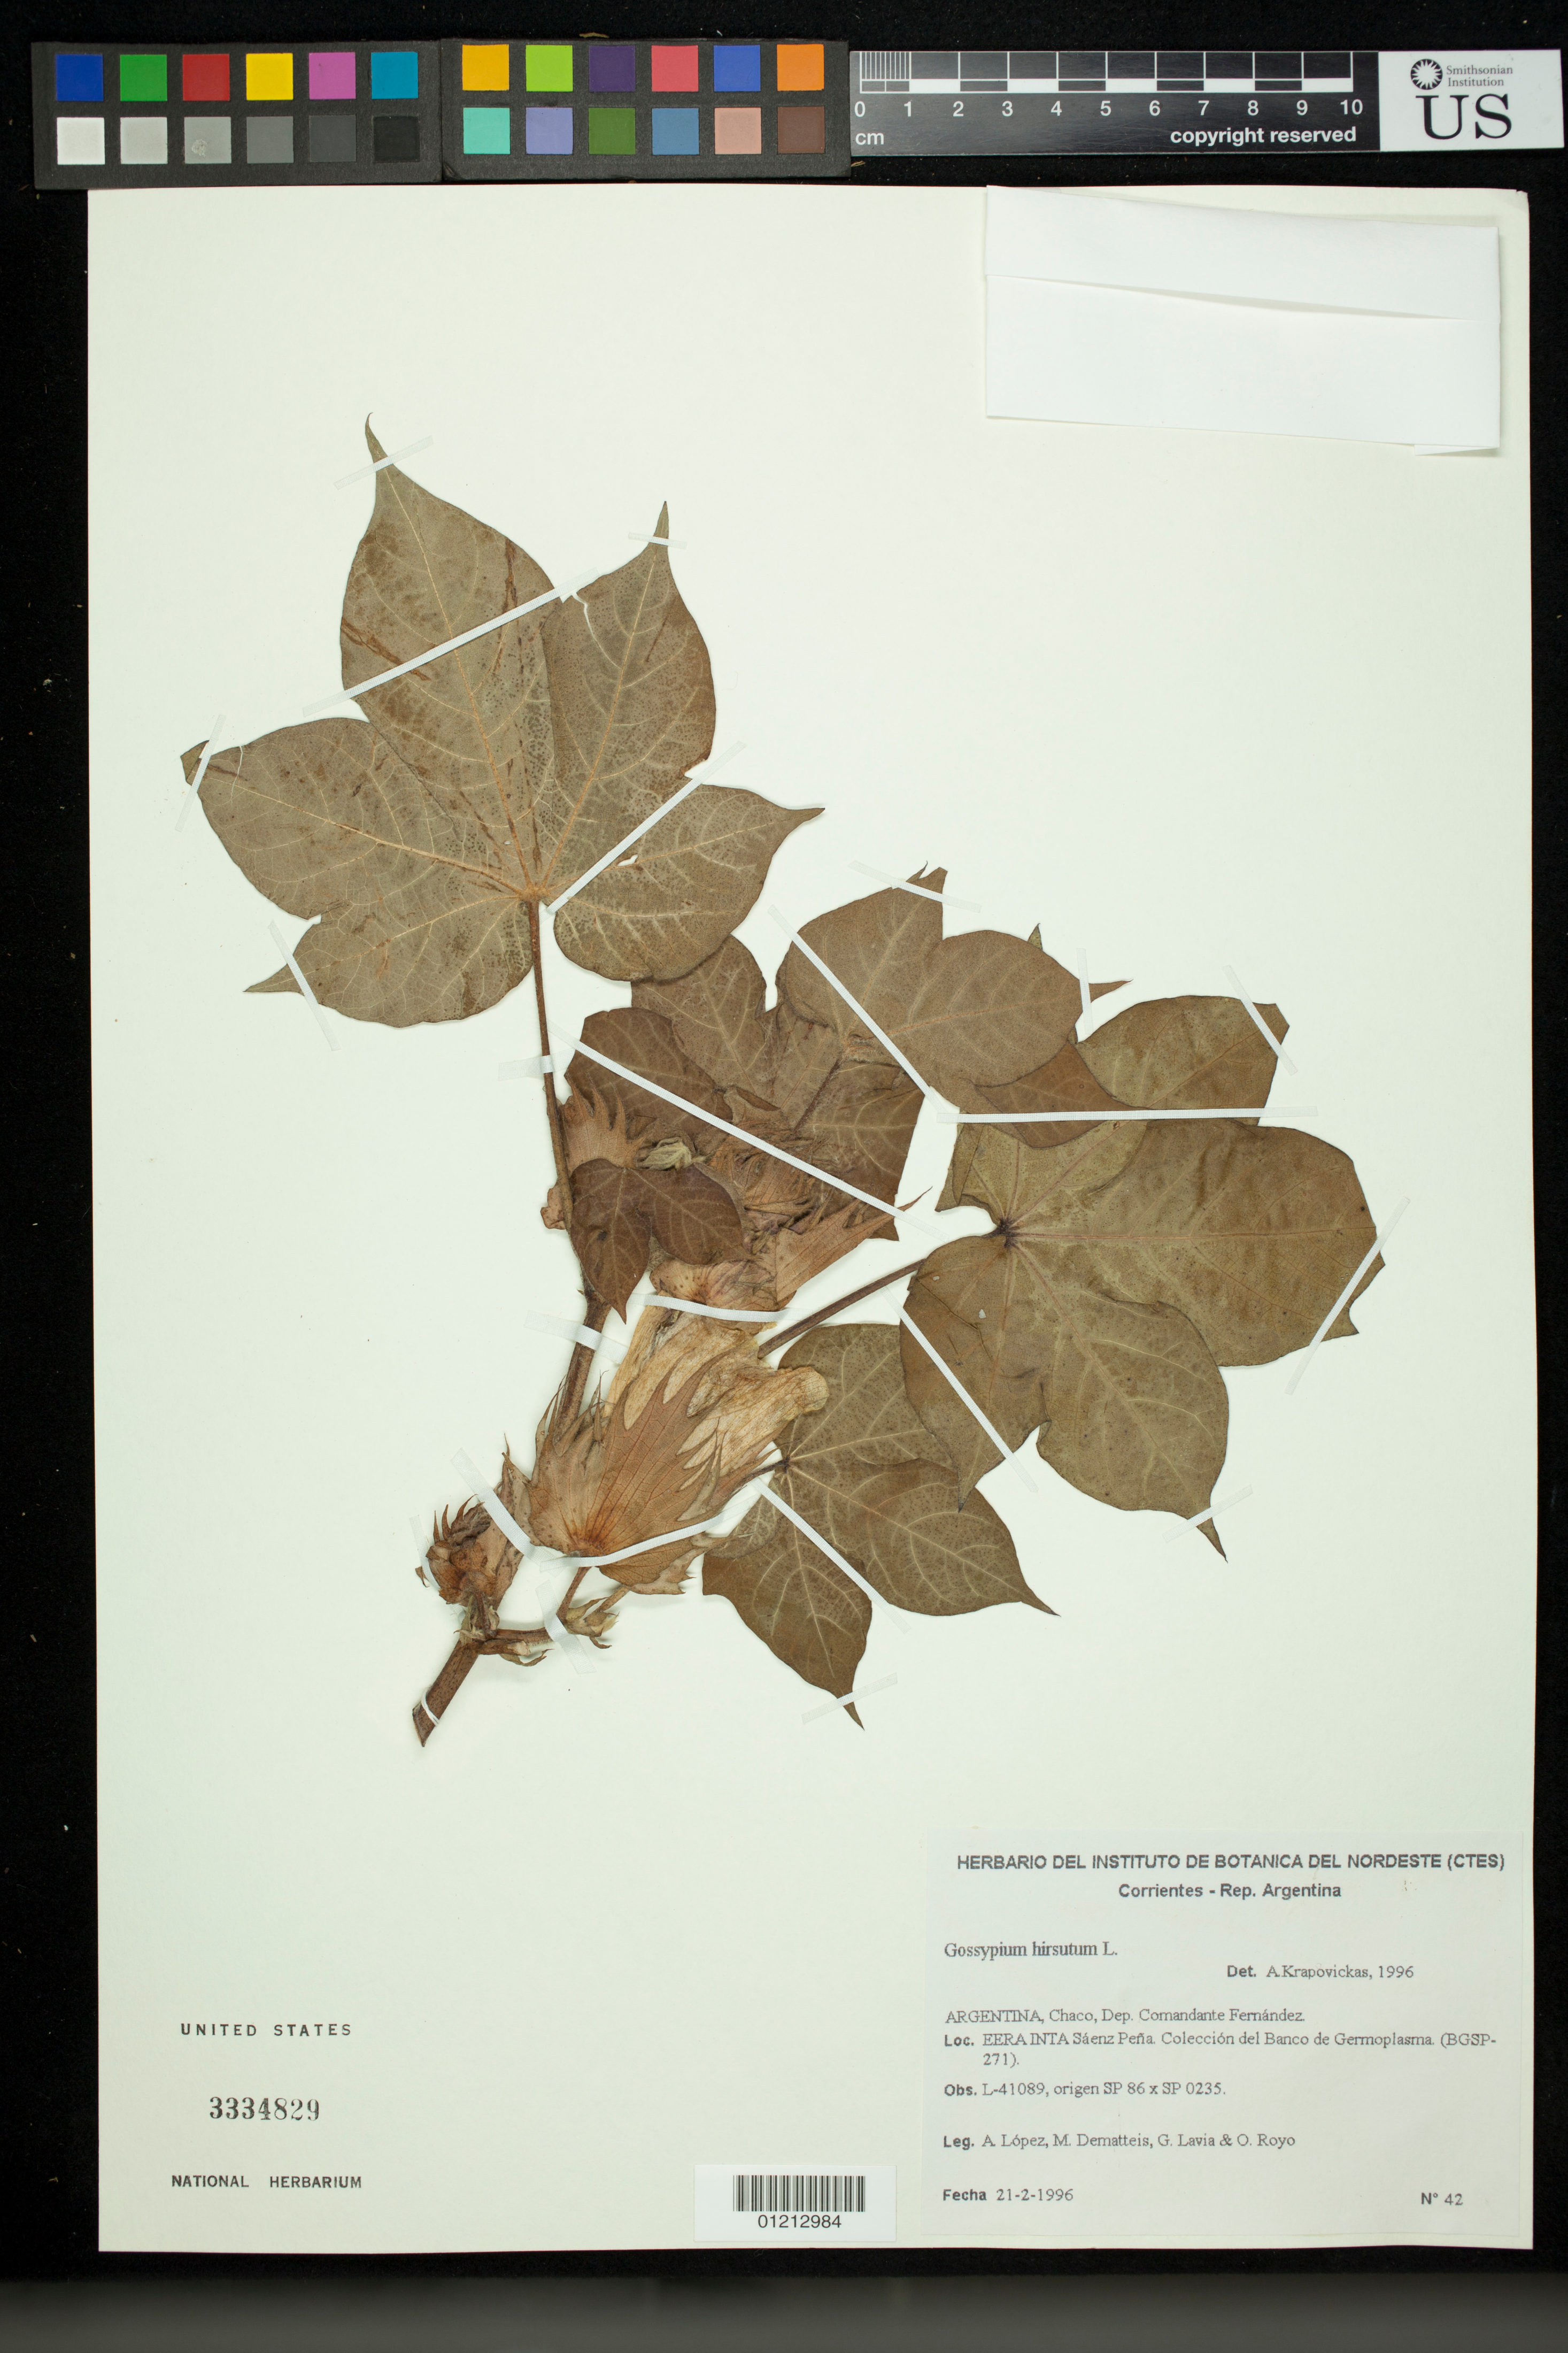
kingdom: Plantae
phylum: Tracheophyta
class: Magnoliopsida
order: Malvales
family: Malvaceae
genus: Gossypium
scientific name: Gossypium hirsutum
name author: L.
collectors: A. Lopez, M. Dematteis & G. Lavia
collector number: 42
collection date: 1996-02-21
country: Argentina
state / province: Chaco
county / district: Comandante Fernandez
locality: Eerainta, Saenz Pena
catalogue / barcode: US 3334829